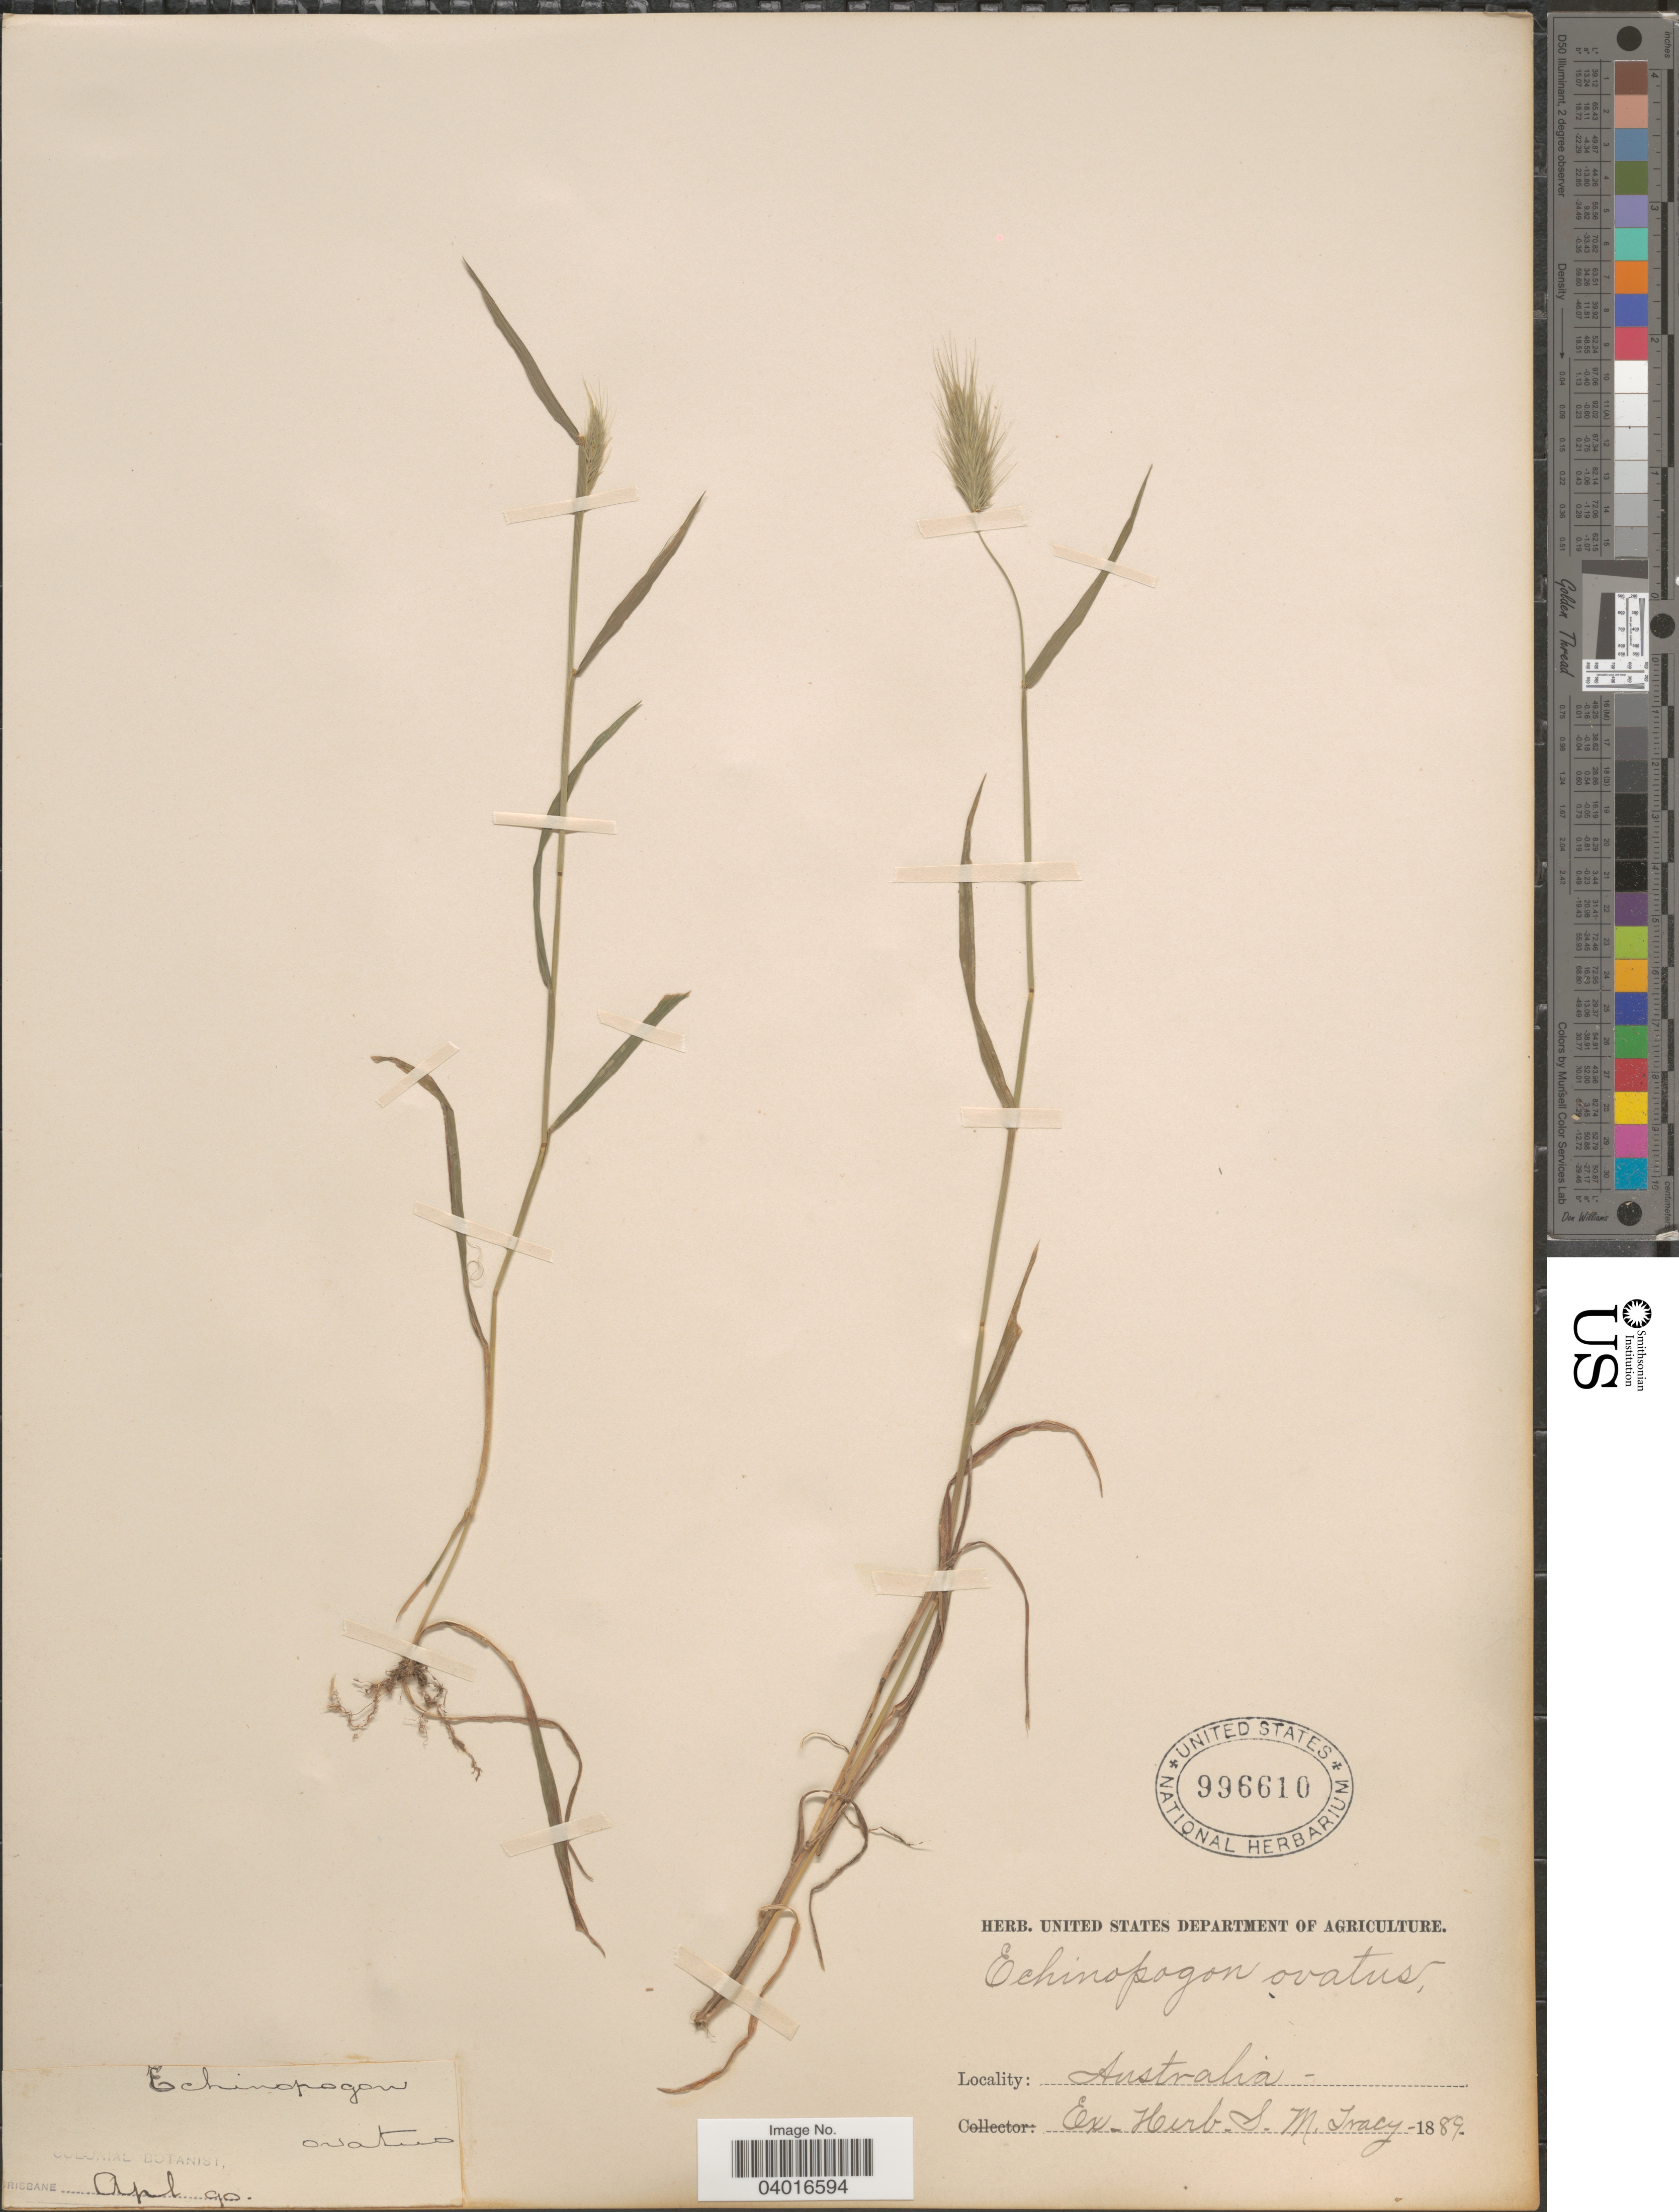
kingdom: Plantae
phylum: Tracheophyta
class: Liliopsida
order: Poales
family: Poaceae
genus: Echinopogon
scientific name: Echinopogon ovatus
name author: (G. Forst.) P. Beauv.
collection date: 1889/1890-04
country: Australia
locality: Brisbane.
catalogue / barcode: US 996610